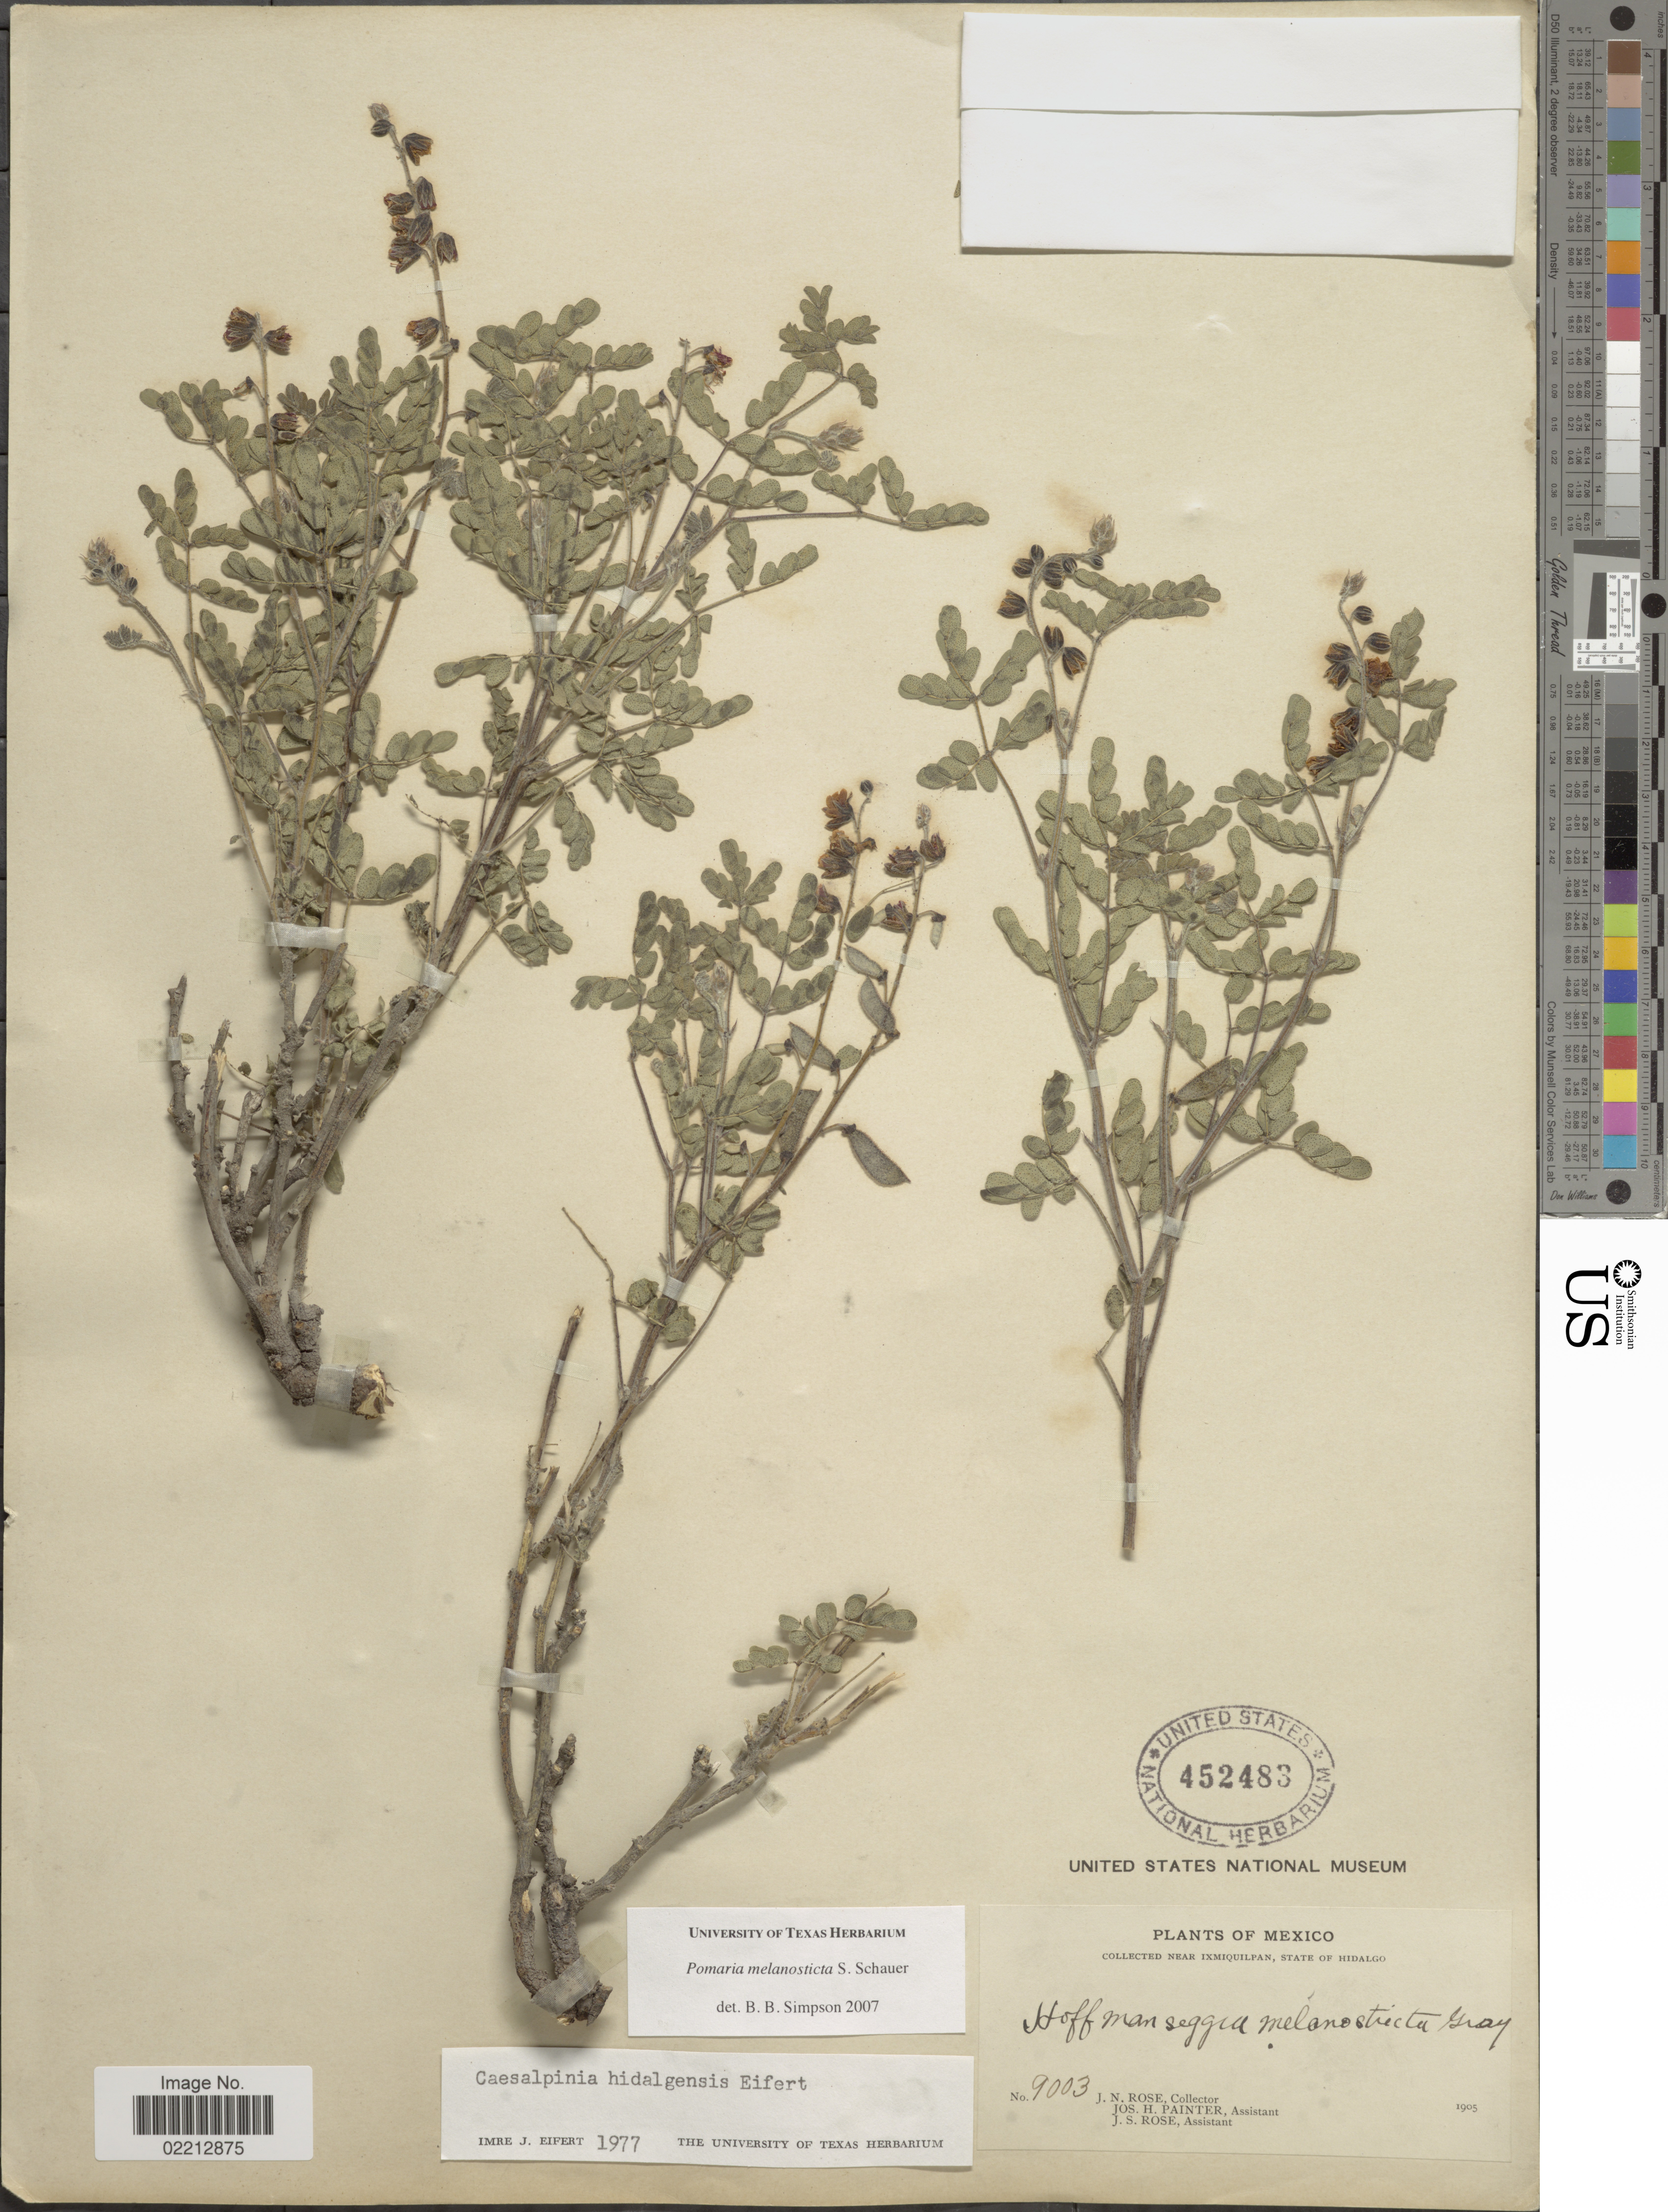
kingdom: Plantae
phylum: Tracheophyta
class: Magnoliopsida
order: Fabales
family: Fabaceae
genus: Pomaria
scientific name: Pomaria melanosticta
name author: S. Schauer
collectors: J. N. Rose, J. H. Painter & J. S. Rose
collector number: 9003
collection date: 1905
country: Mexico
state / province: Hidalgo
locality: Near Ixmiquilpan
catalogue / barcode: US 452483